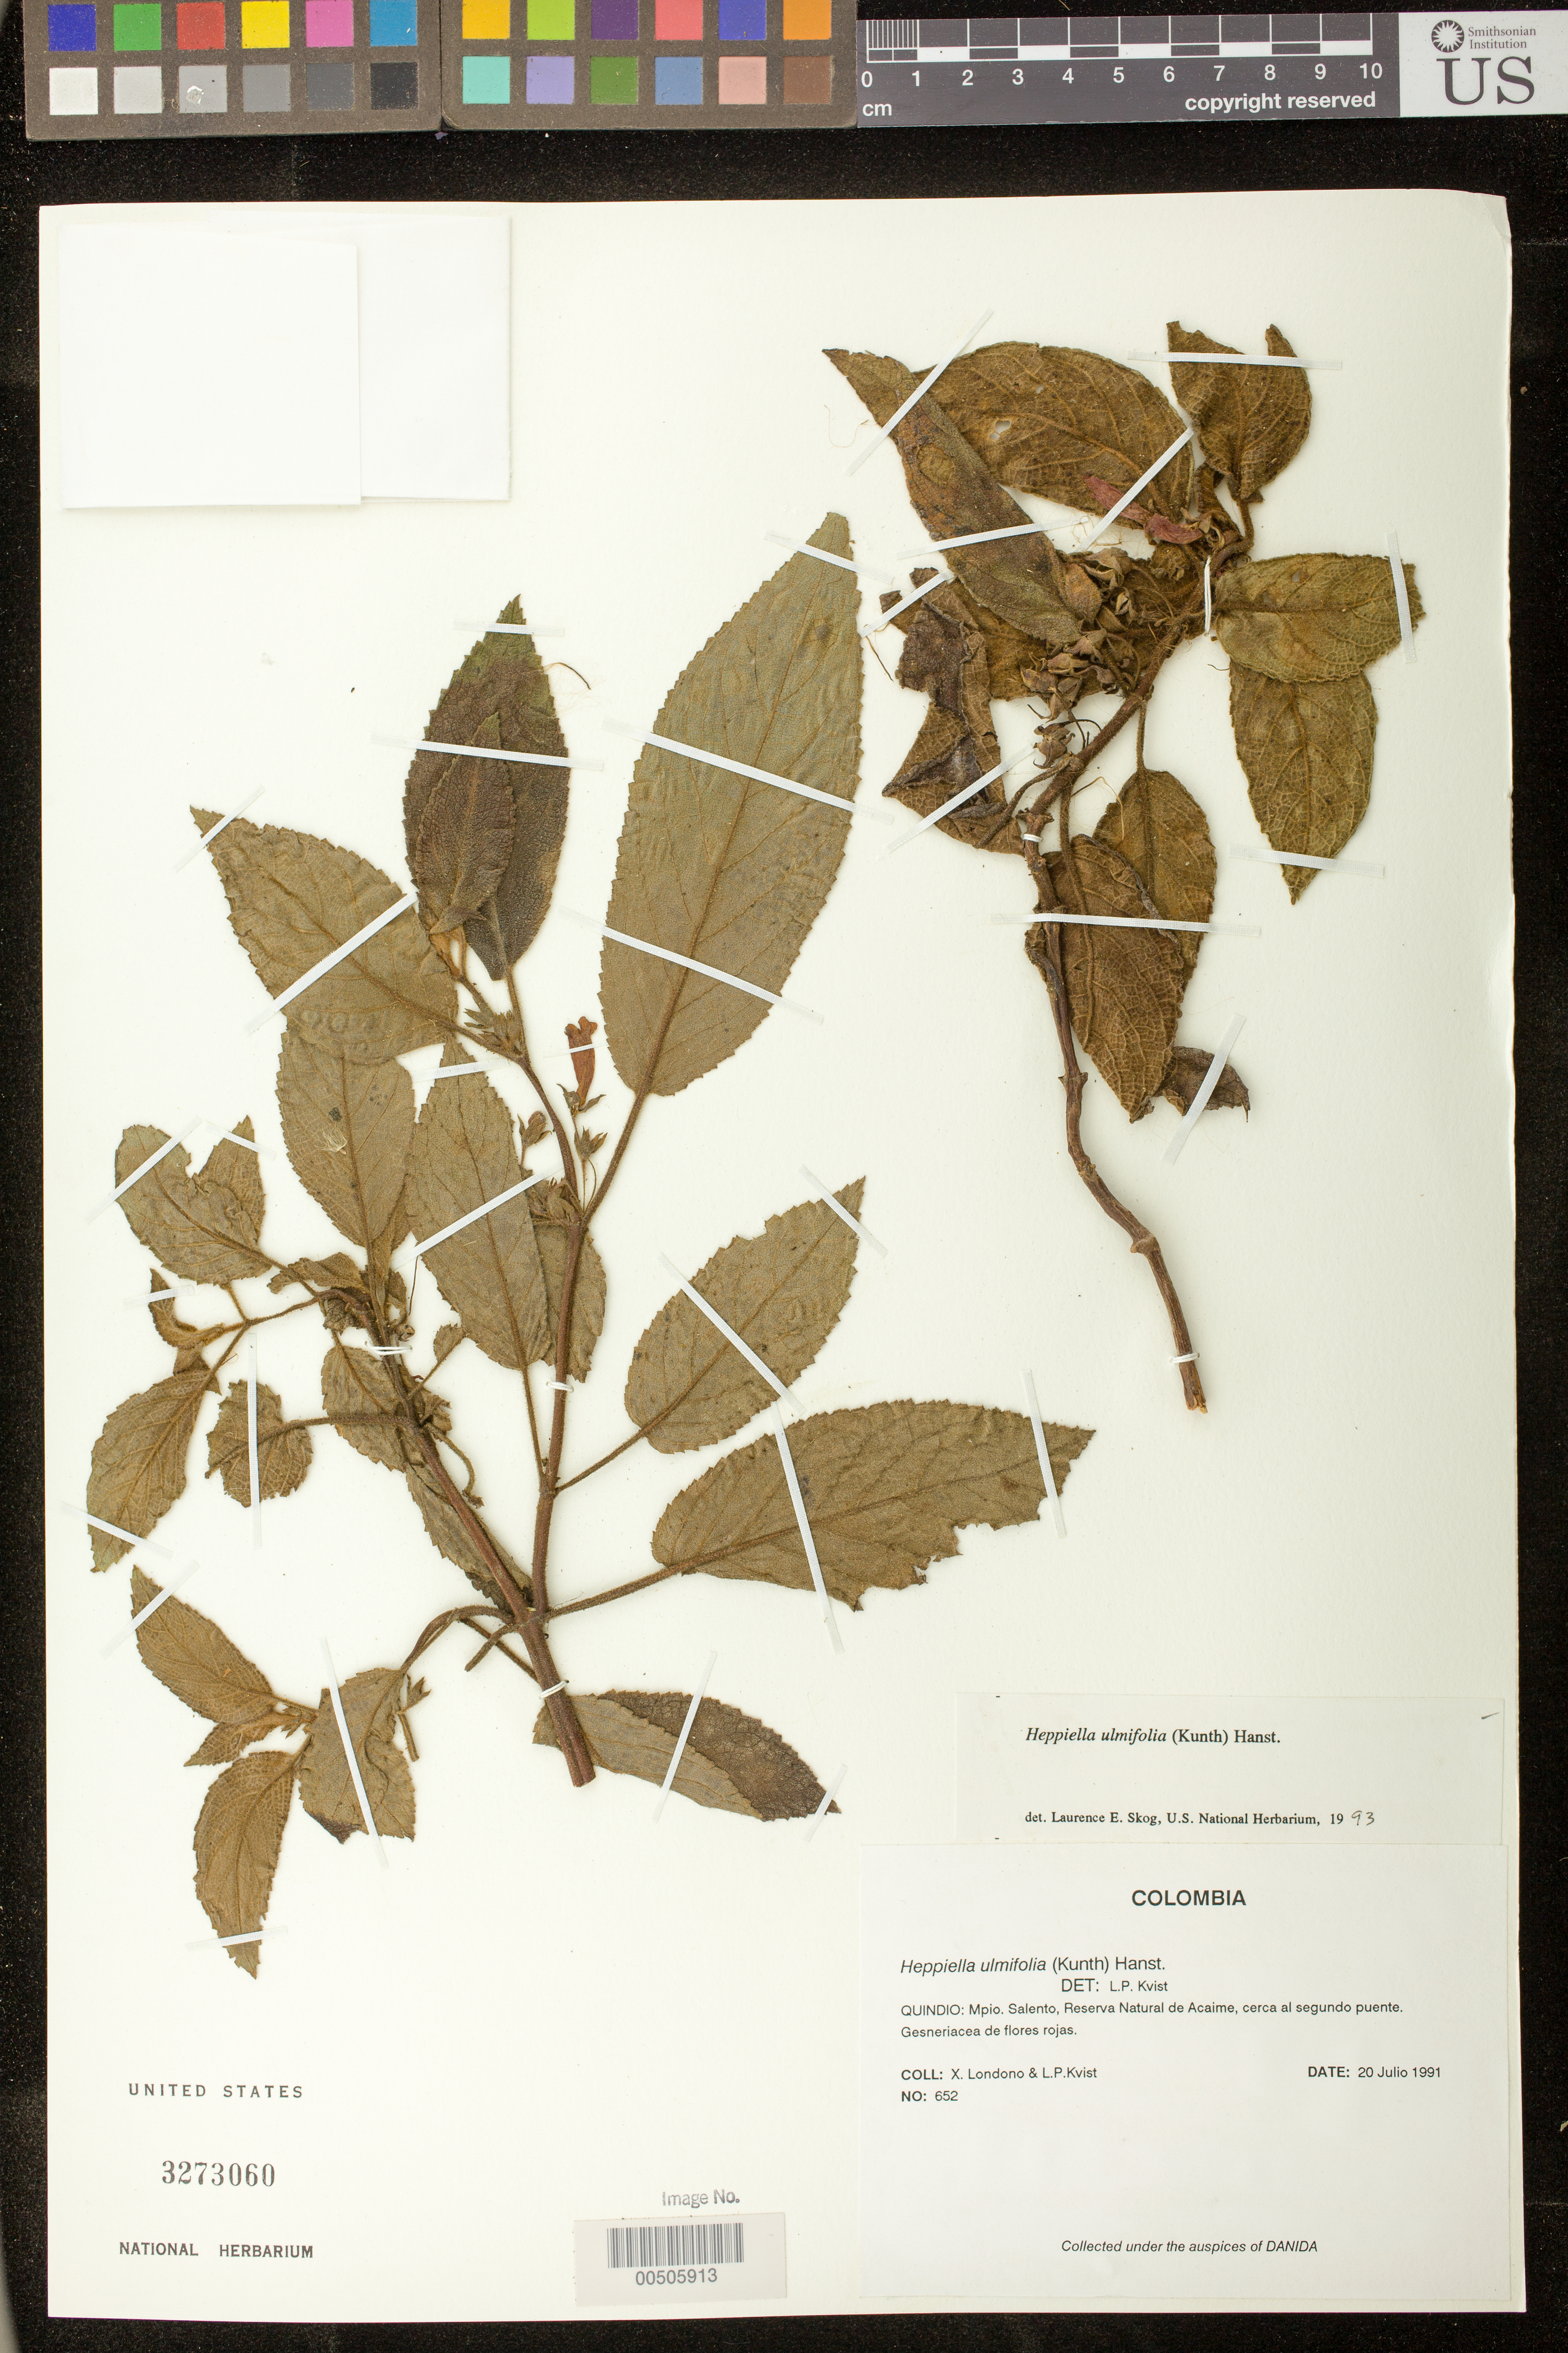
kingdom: Plantae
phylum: Tracheophyta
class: Magnoliopsida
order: Lamiales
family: Gesneriaceae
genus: Heppiella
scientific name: Heppiella ulmifolia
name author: (Kunth) Hanst.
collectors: X. Londoño & L. P. Kvist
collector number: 652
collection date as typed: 20 Jul 1991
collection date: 1991-07-20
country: Colombia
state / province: Quindío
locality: Salento, Acaime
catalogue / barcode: US 3273060